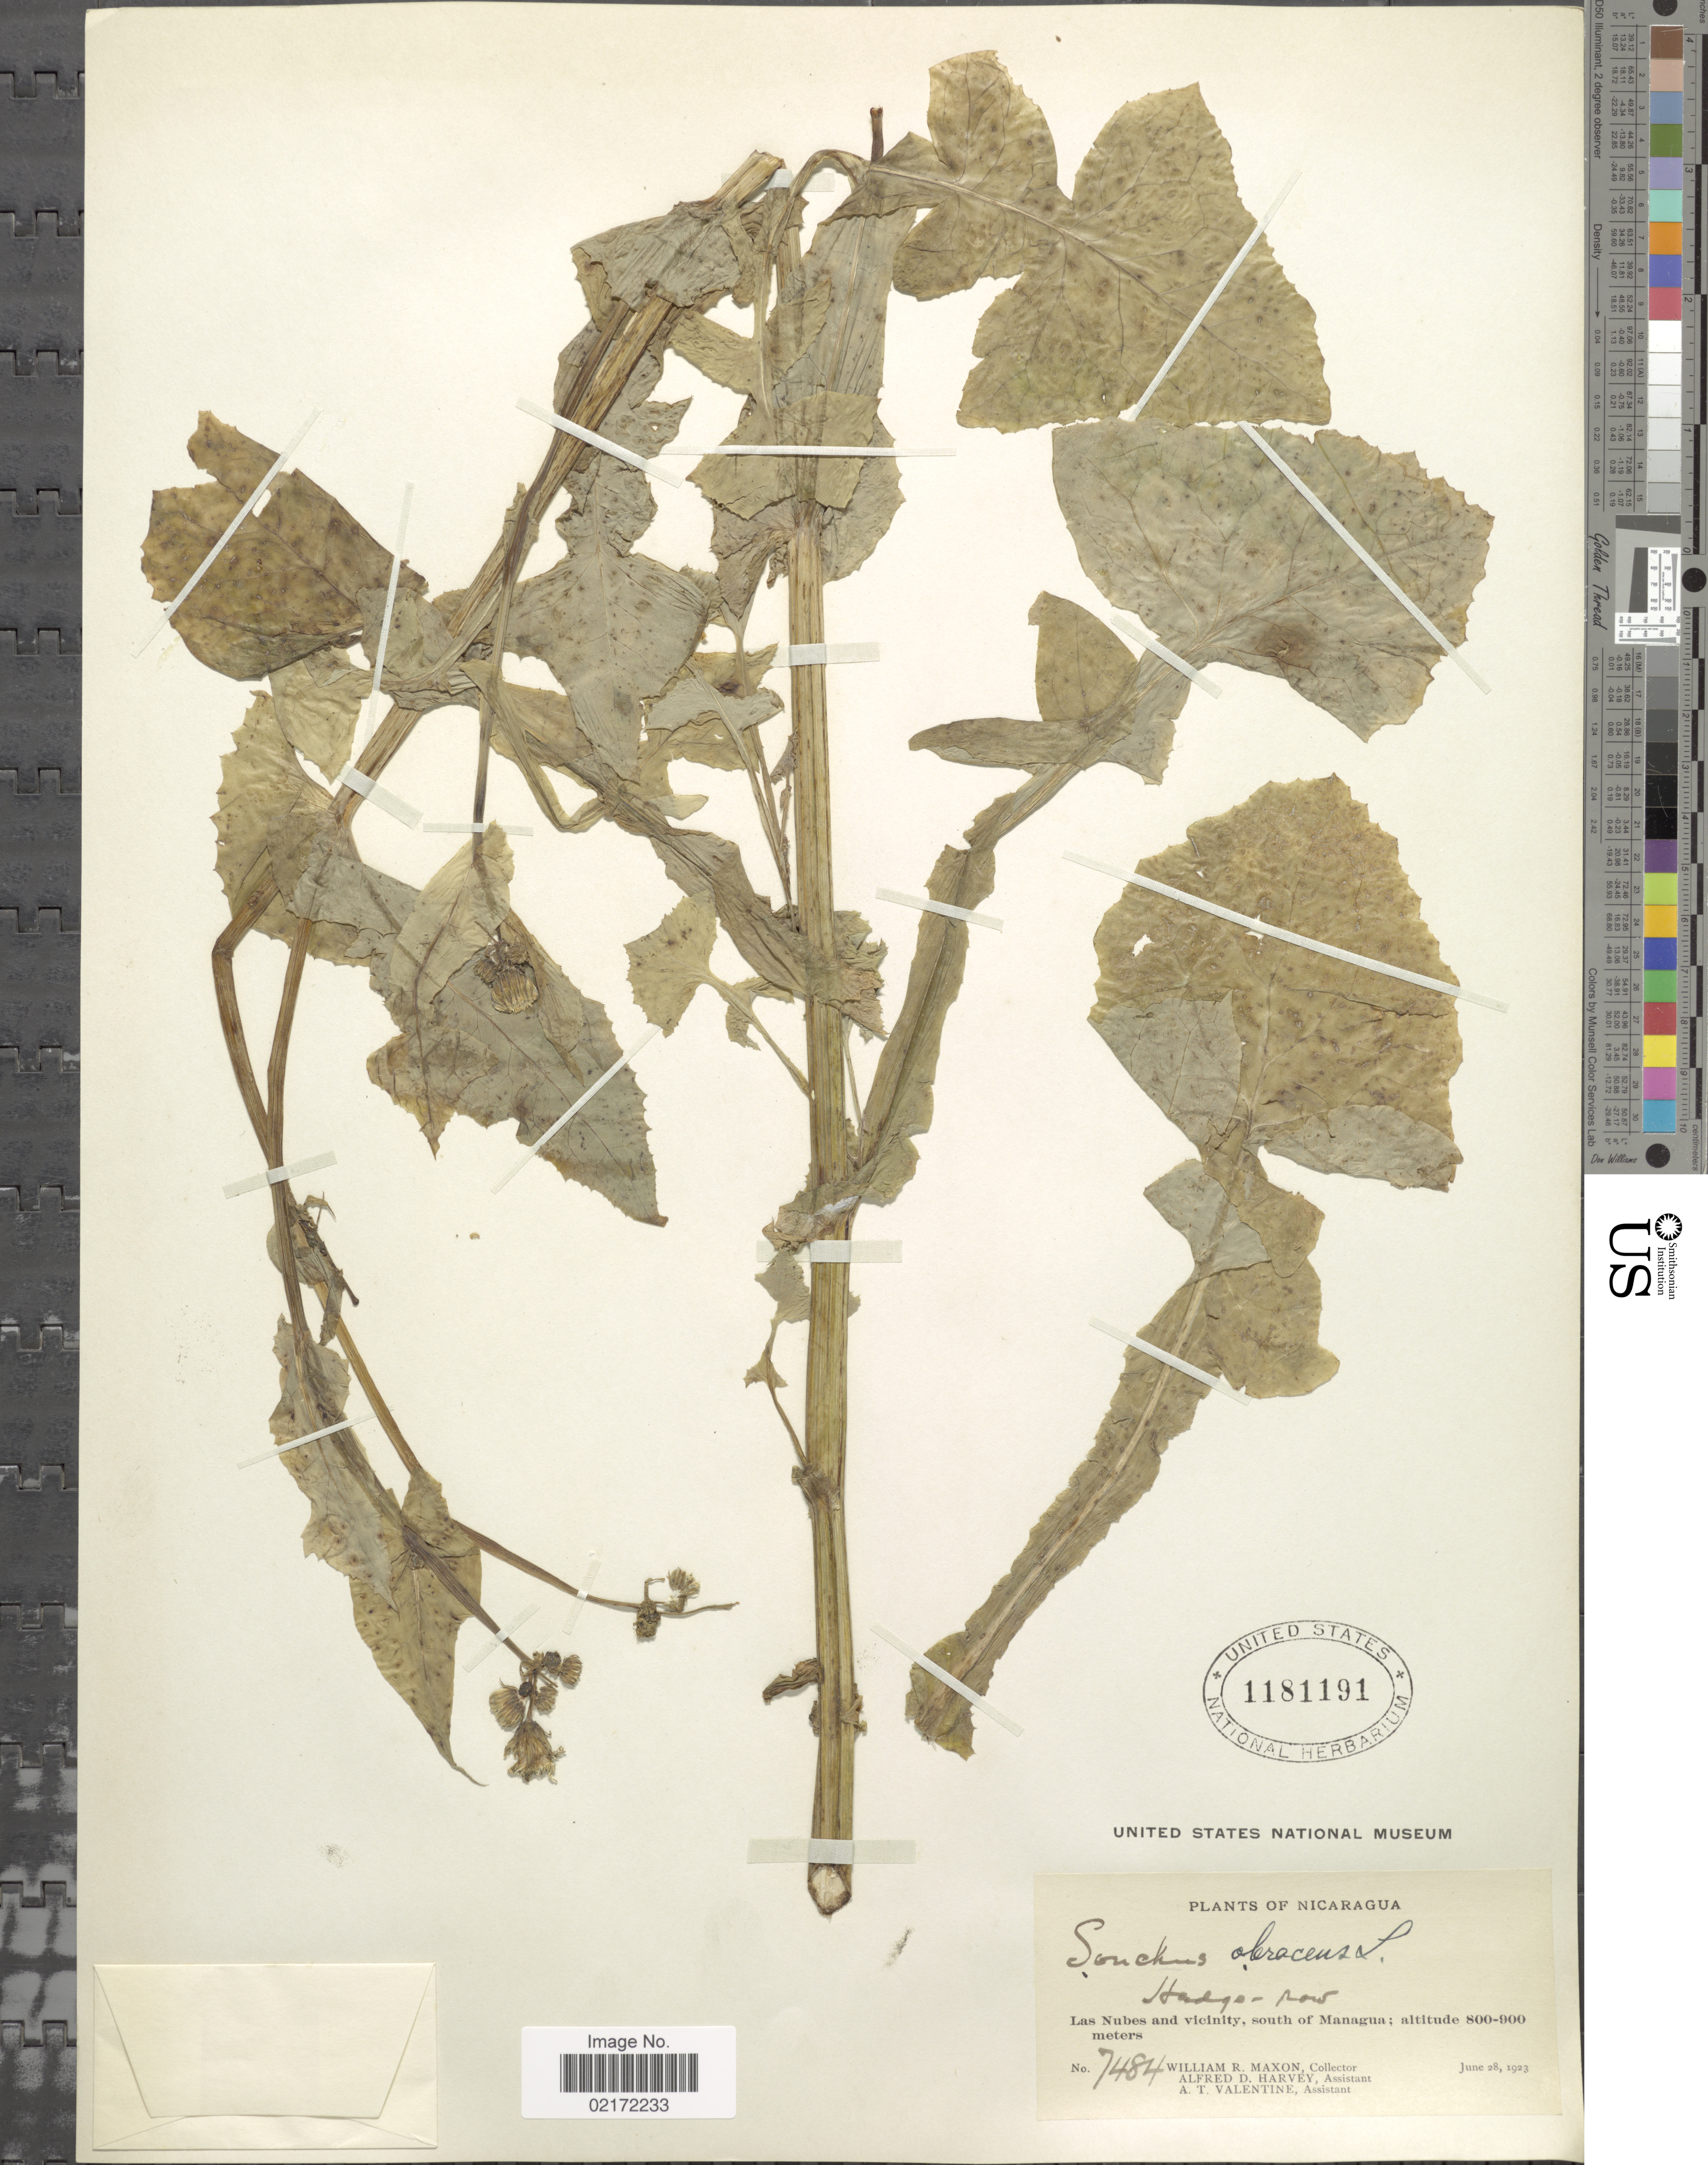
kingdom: Plantae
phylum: Tracheophyta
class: Magnoliopsida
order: Asterales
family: Asteraceae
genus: Sonchus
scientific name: Sonchus oleraceus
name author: L.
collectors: W. R. Maxon, A. D. Harvey & A. Valentine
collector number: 7484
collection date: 1923-06-28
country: Nicaragua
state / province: Managua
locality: Las Nubes and vicinity, south of Managua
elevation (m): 800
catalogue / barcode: US 1181191